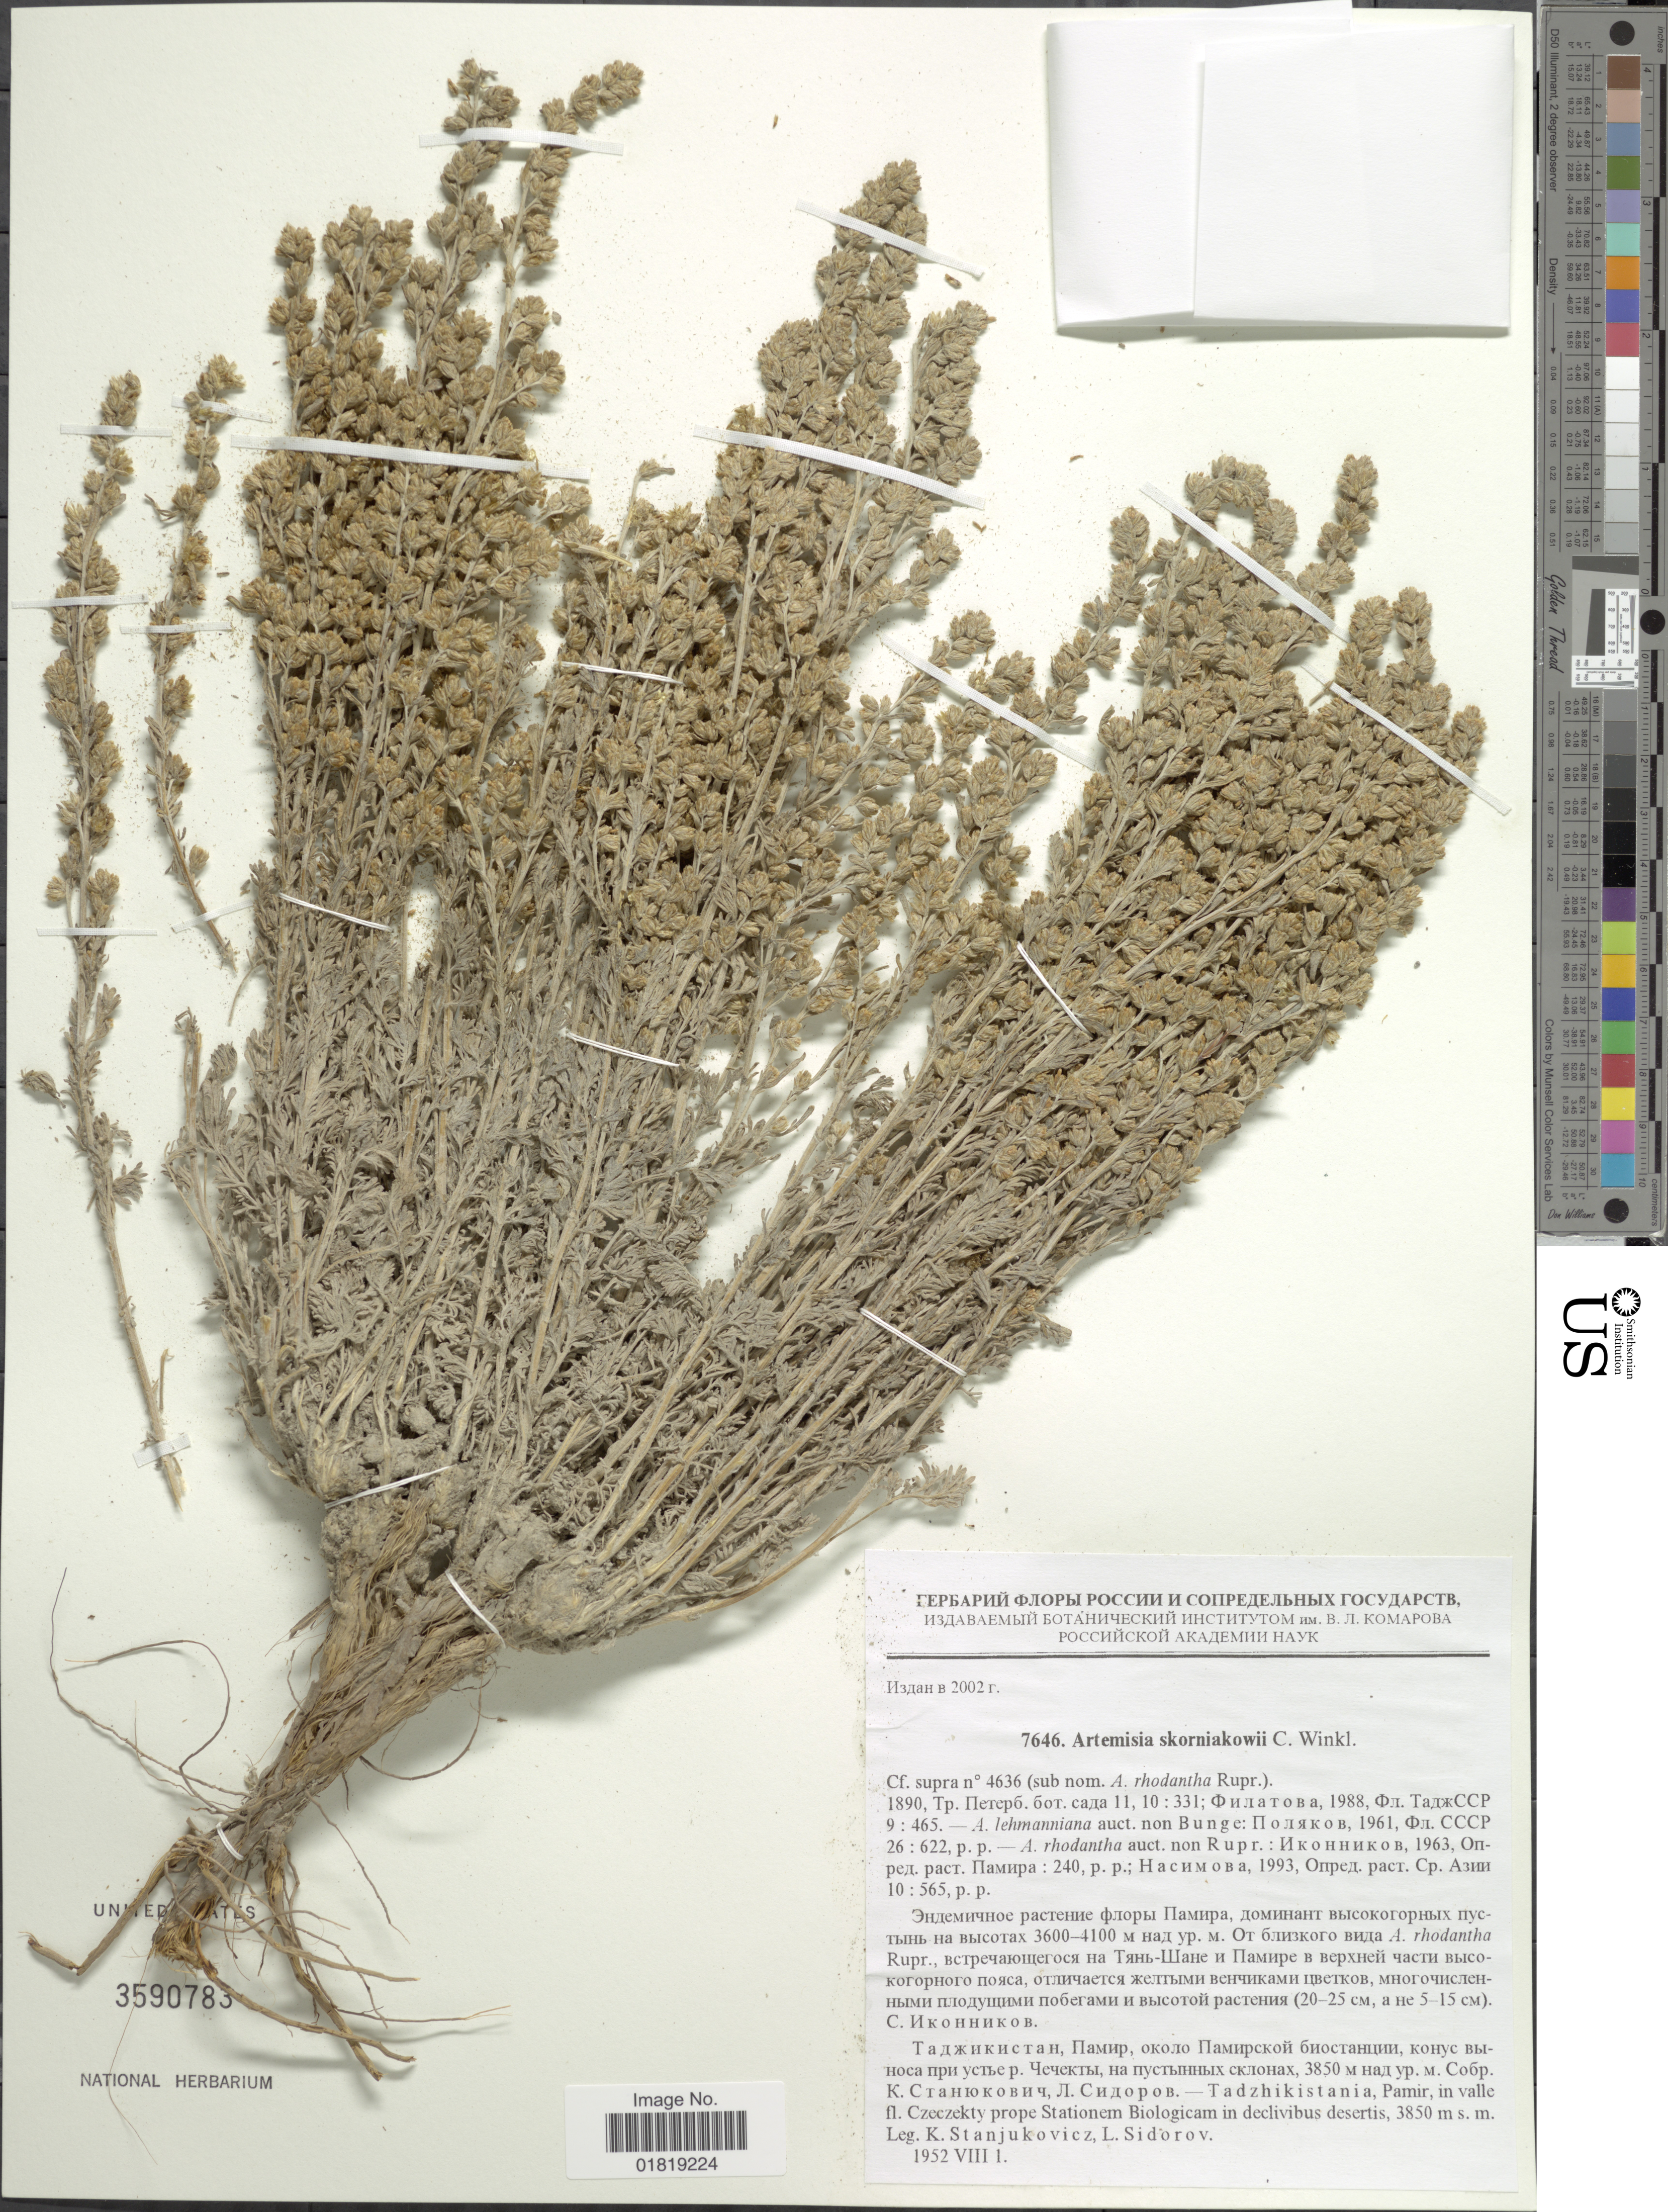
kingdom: Plantae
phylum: Tracheophyta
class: Magnoliopsida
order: Asterales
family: Asteraceae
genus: Artemisia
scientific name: Artemisia skorniakowii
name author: C. Winkl.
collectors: K. Stanjukovicz & L. Sidorov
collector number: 7646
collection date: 1952-08-01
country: Tajikistan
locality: Tadzhikistania, Pamir, in valle fl. Czeczekty prope Stationem Biologicam in declivibus desertis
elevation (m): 3850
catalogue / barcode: US 3590783